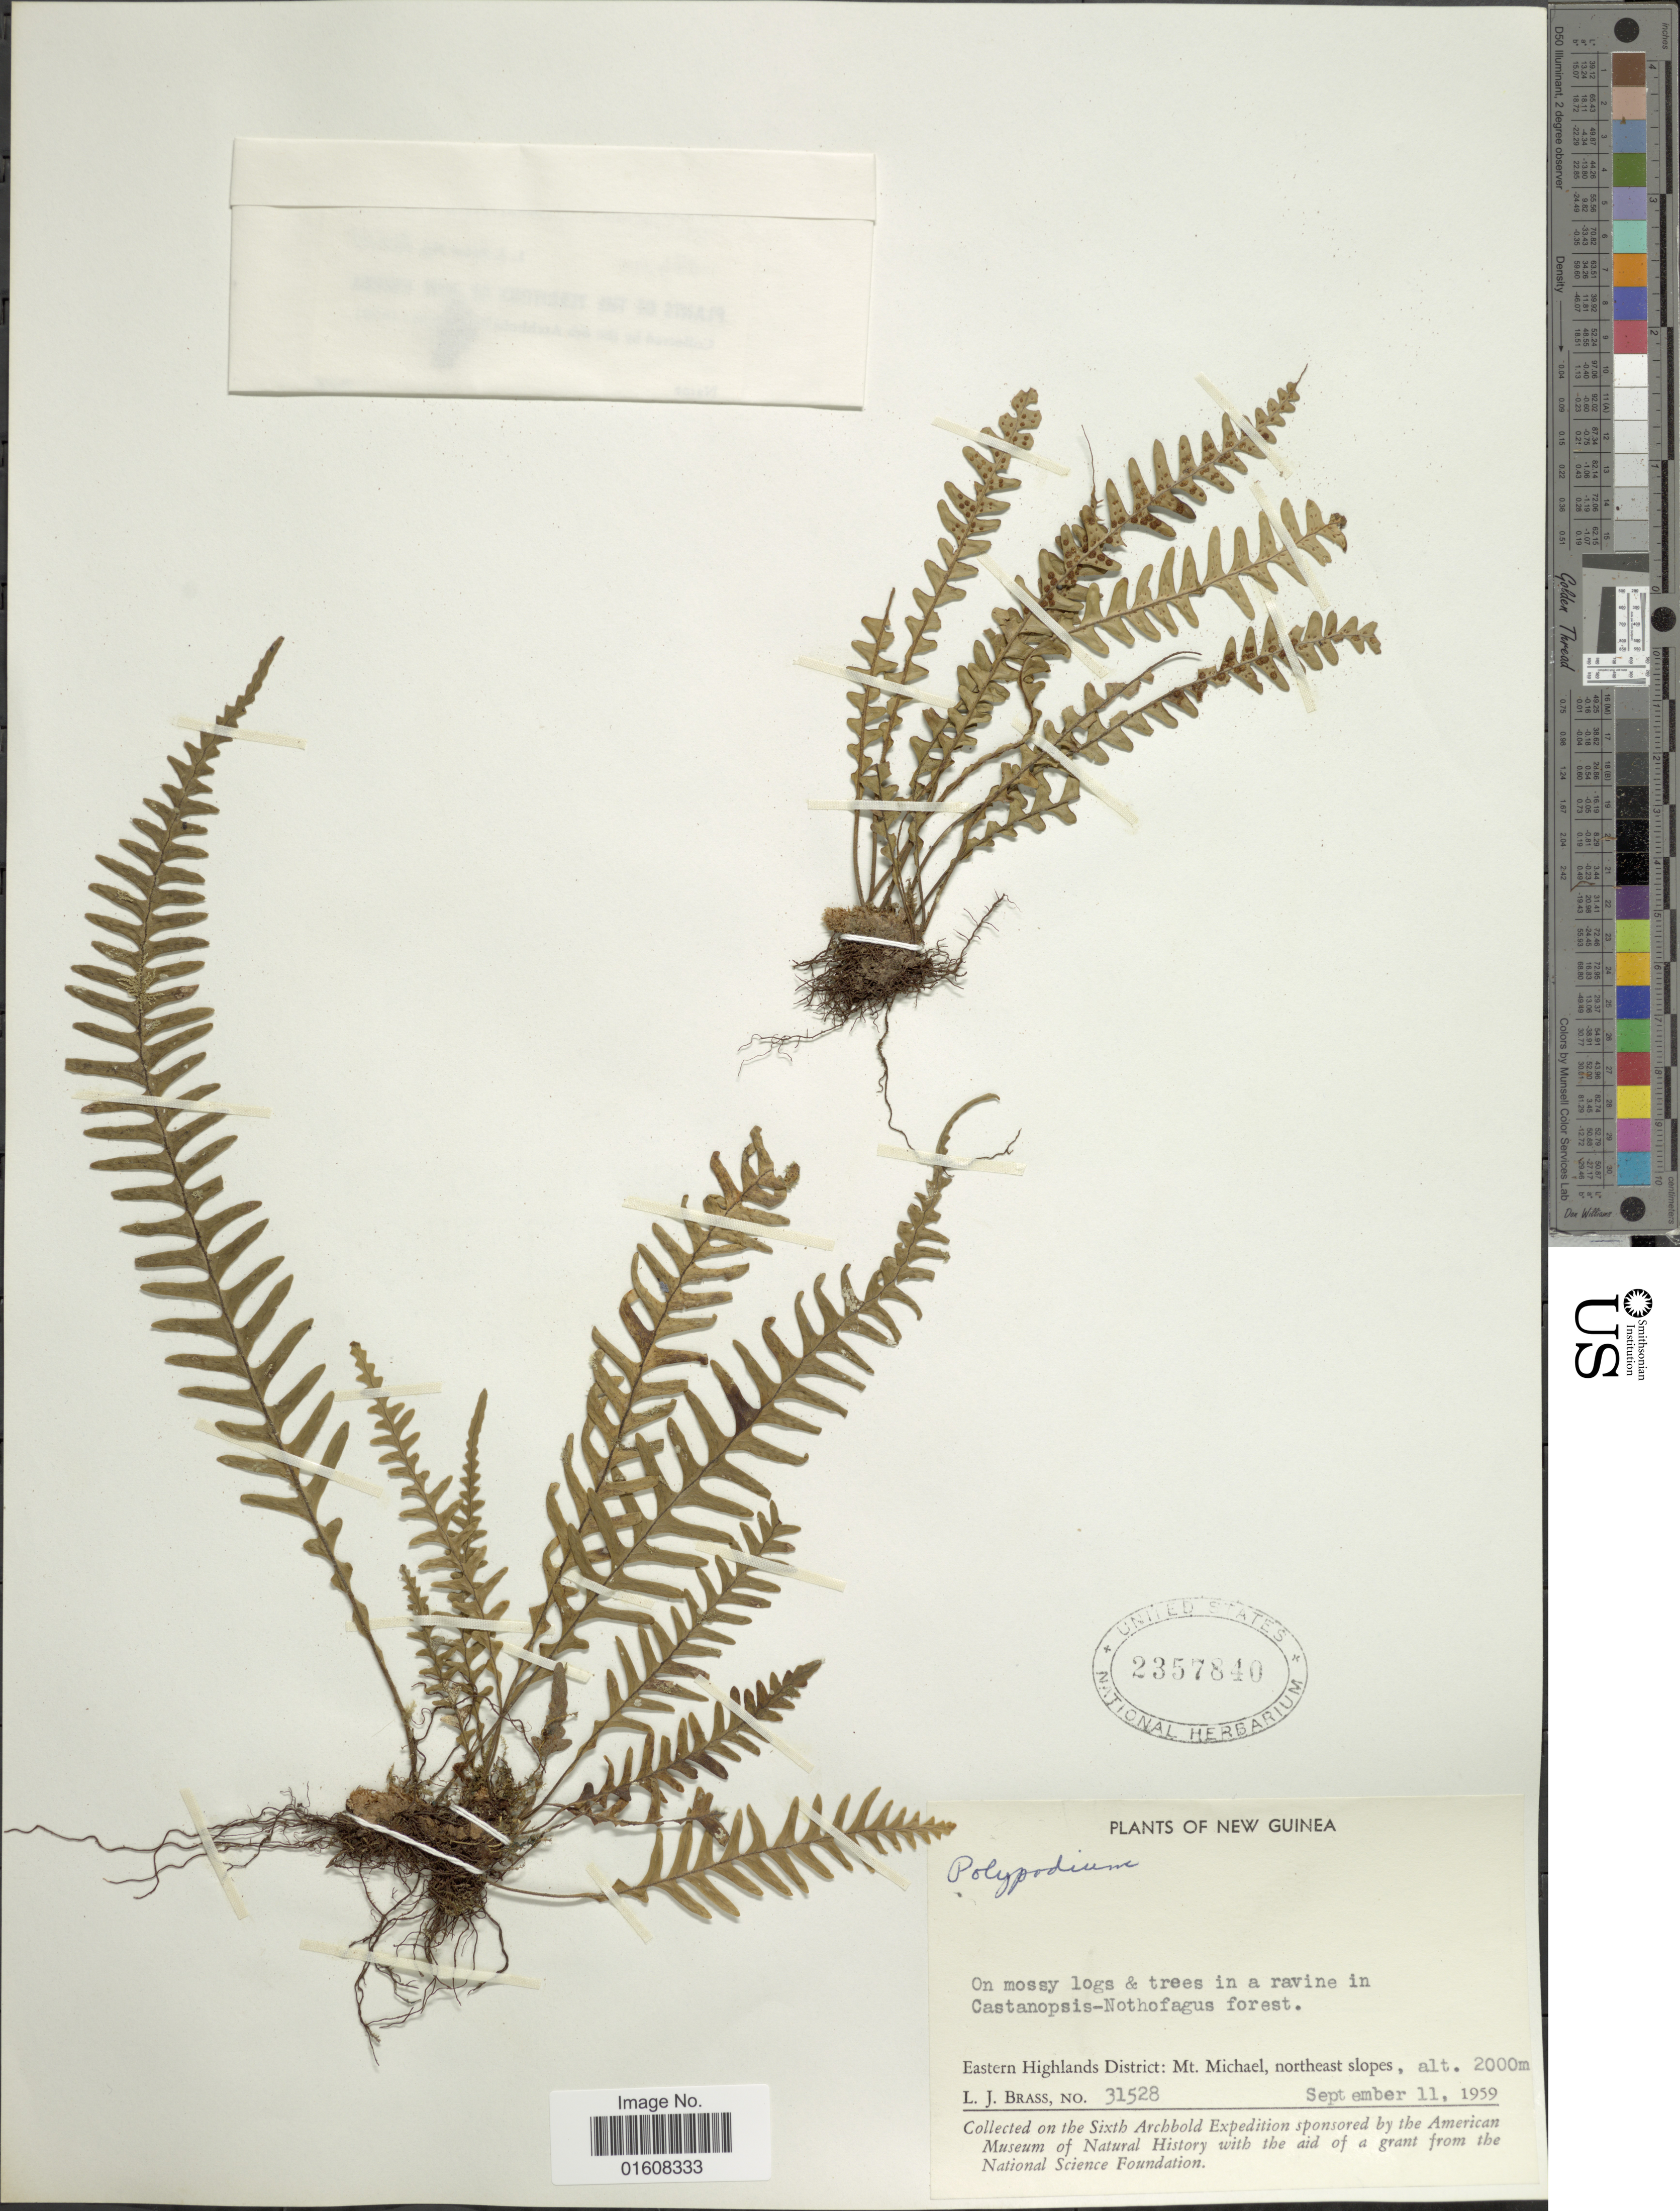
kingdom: Plantae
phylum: Tracheophyta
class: Polypodiopsida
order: Polypodiales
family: Polypodiaceae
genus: Grammitis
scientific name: Grammitis sp.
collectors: L. J. Brass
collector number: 31528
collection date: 1959-09-11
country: Papua New Guinea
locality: New Guinea. Eastern Highlands District: Mt. Michael, northeast slopes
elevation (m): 2000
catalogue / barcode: US 2357840